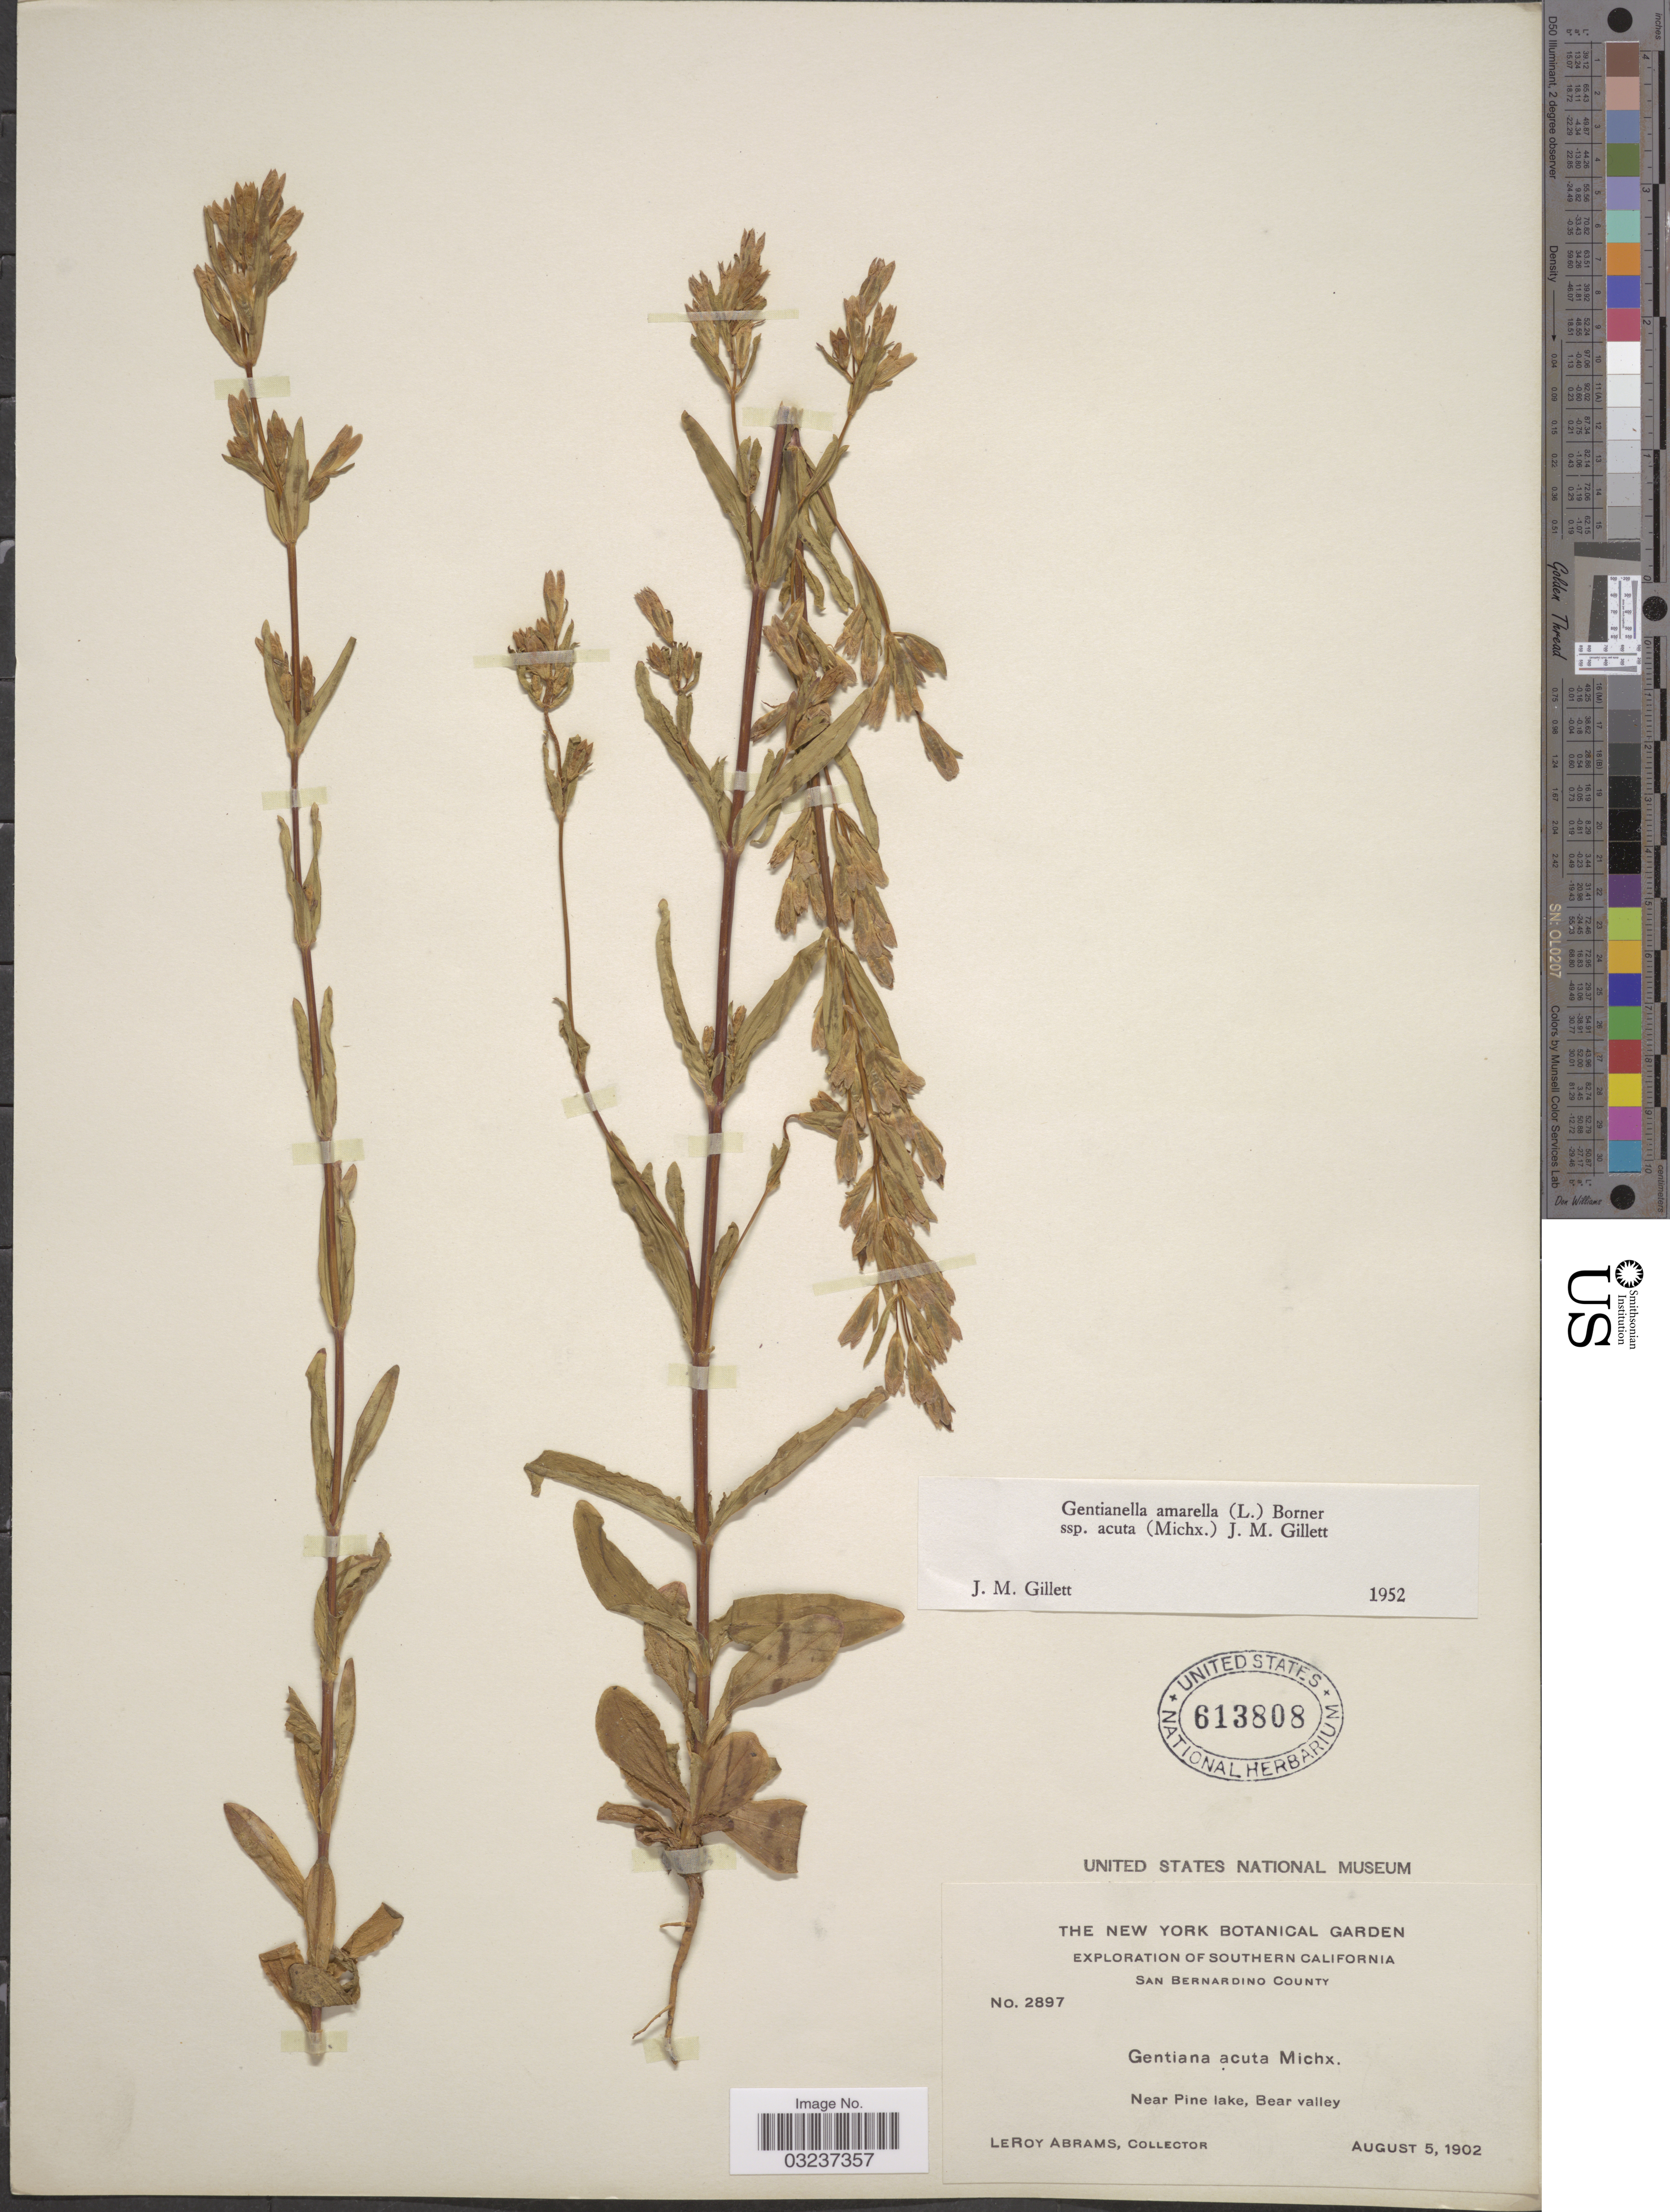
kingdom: Plantae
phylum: Tracheophyta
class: Magnoliopsida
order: Gentianales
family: Gentianaceae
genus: Gentianella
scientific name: Gentianella amarella subsp. acuta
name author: (Michx.) J.M. Gillett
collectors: L. Abrams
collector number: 2897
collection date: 1902-08-05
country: United States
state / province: California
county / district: San Bernardino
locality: Southern California. San Bernardino County. Near Pine lake, Bear valley.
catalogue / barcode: US 613808